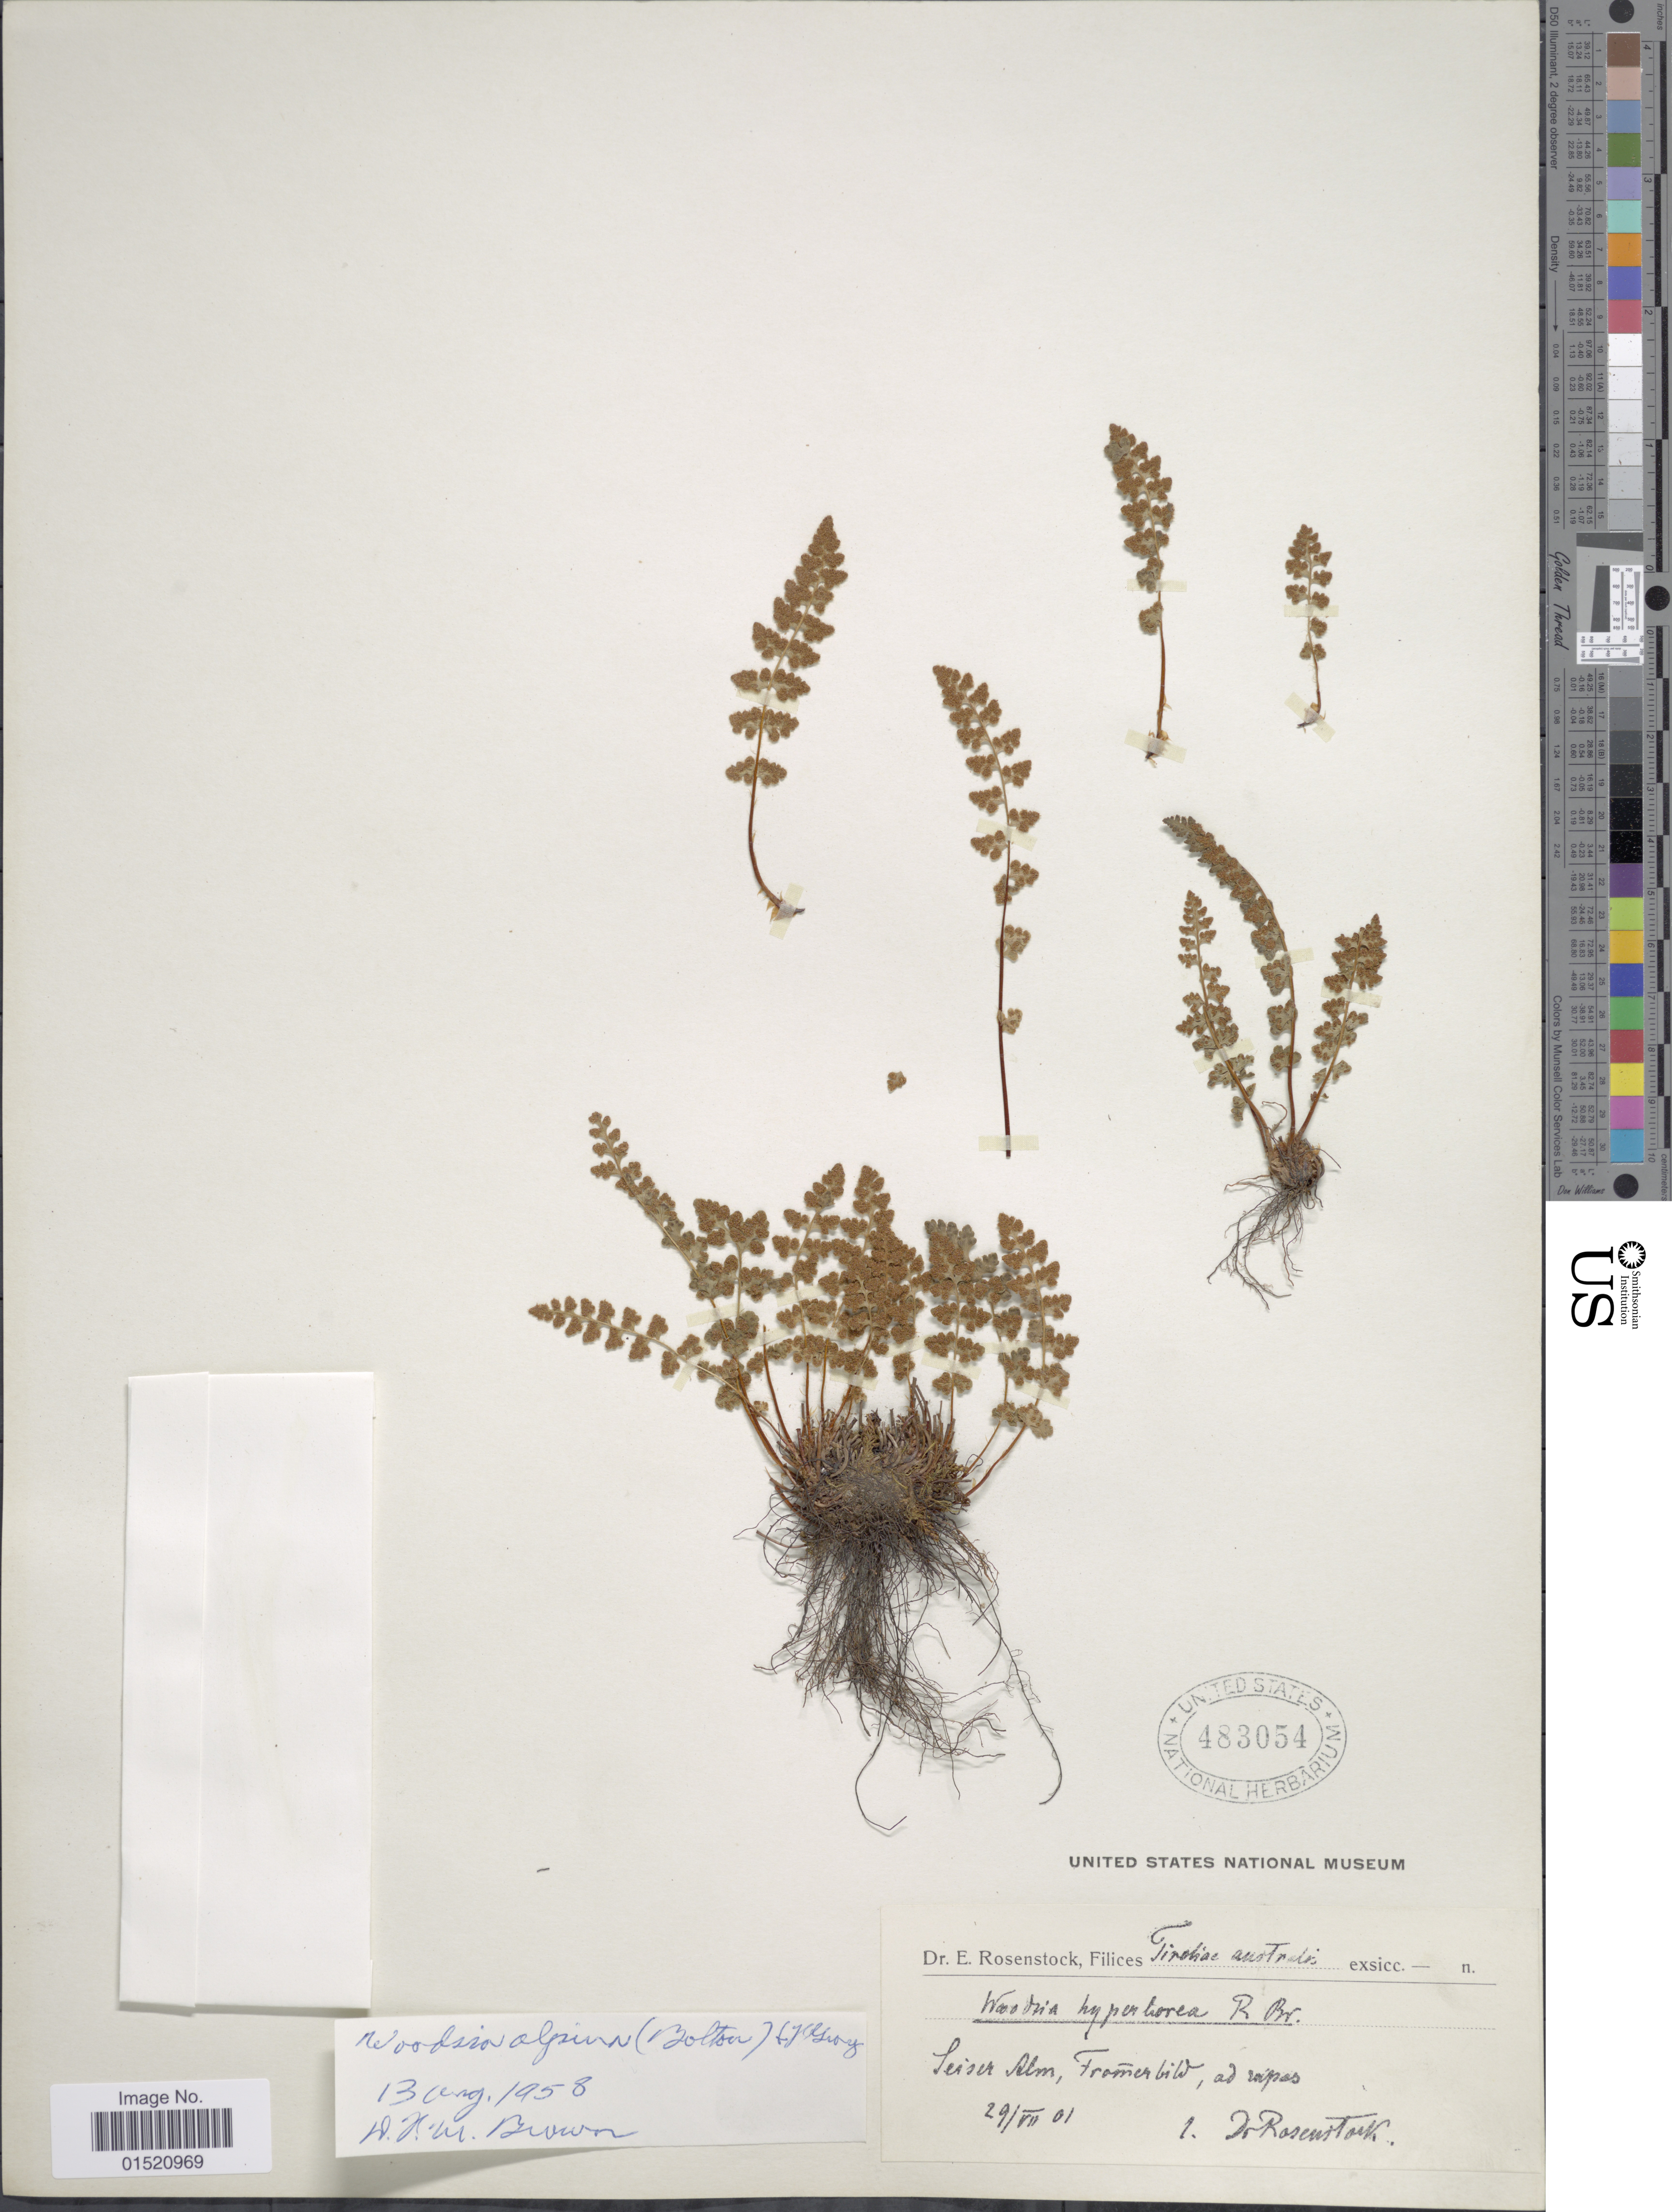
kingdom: Plantae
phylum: Tracheophyta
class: Polypodiopsida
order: Polypodiales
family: Woodsiaceae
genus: Woodsia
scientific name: Woodsia alpina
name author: (Bolton) S.F. Gray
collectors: -- Rosenstock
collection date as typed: Transcribed d/m/y: 29/7/1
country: Italy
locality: Tirol australis, Seiser Alm, Fromerbild, ad rupes [interpreted]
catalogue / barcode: US 483054